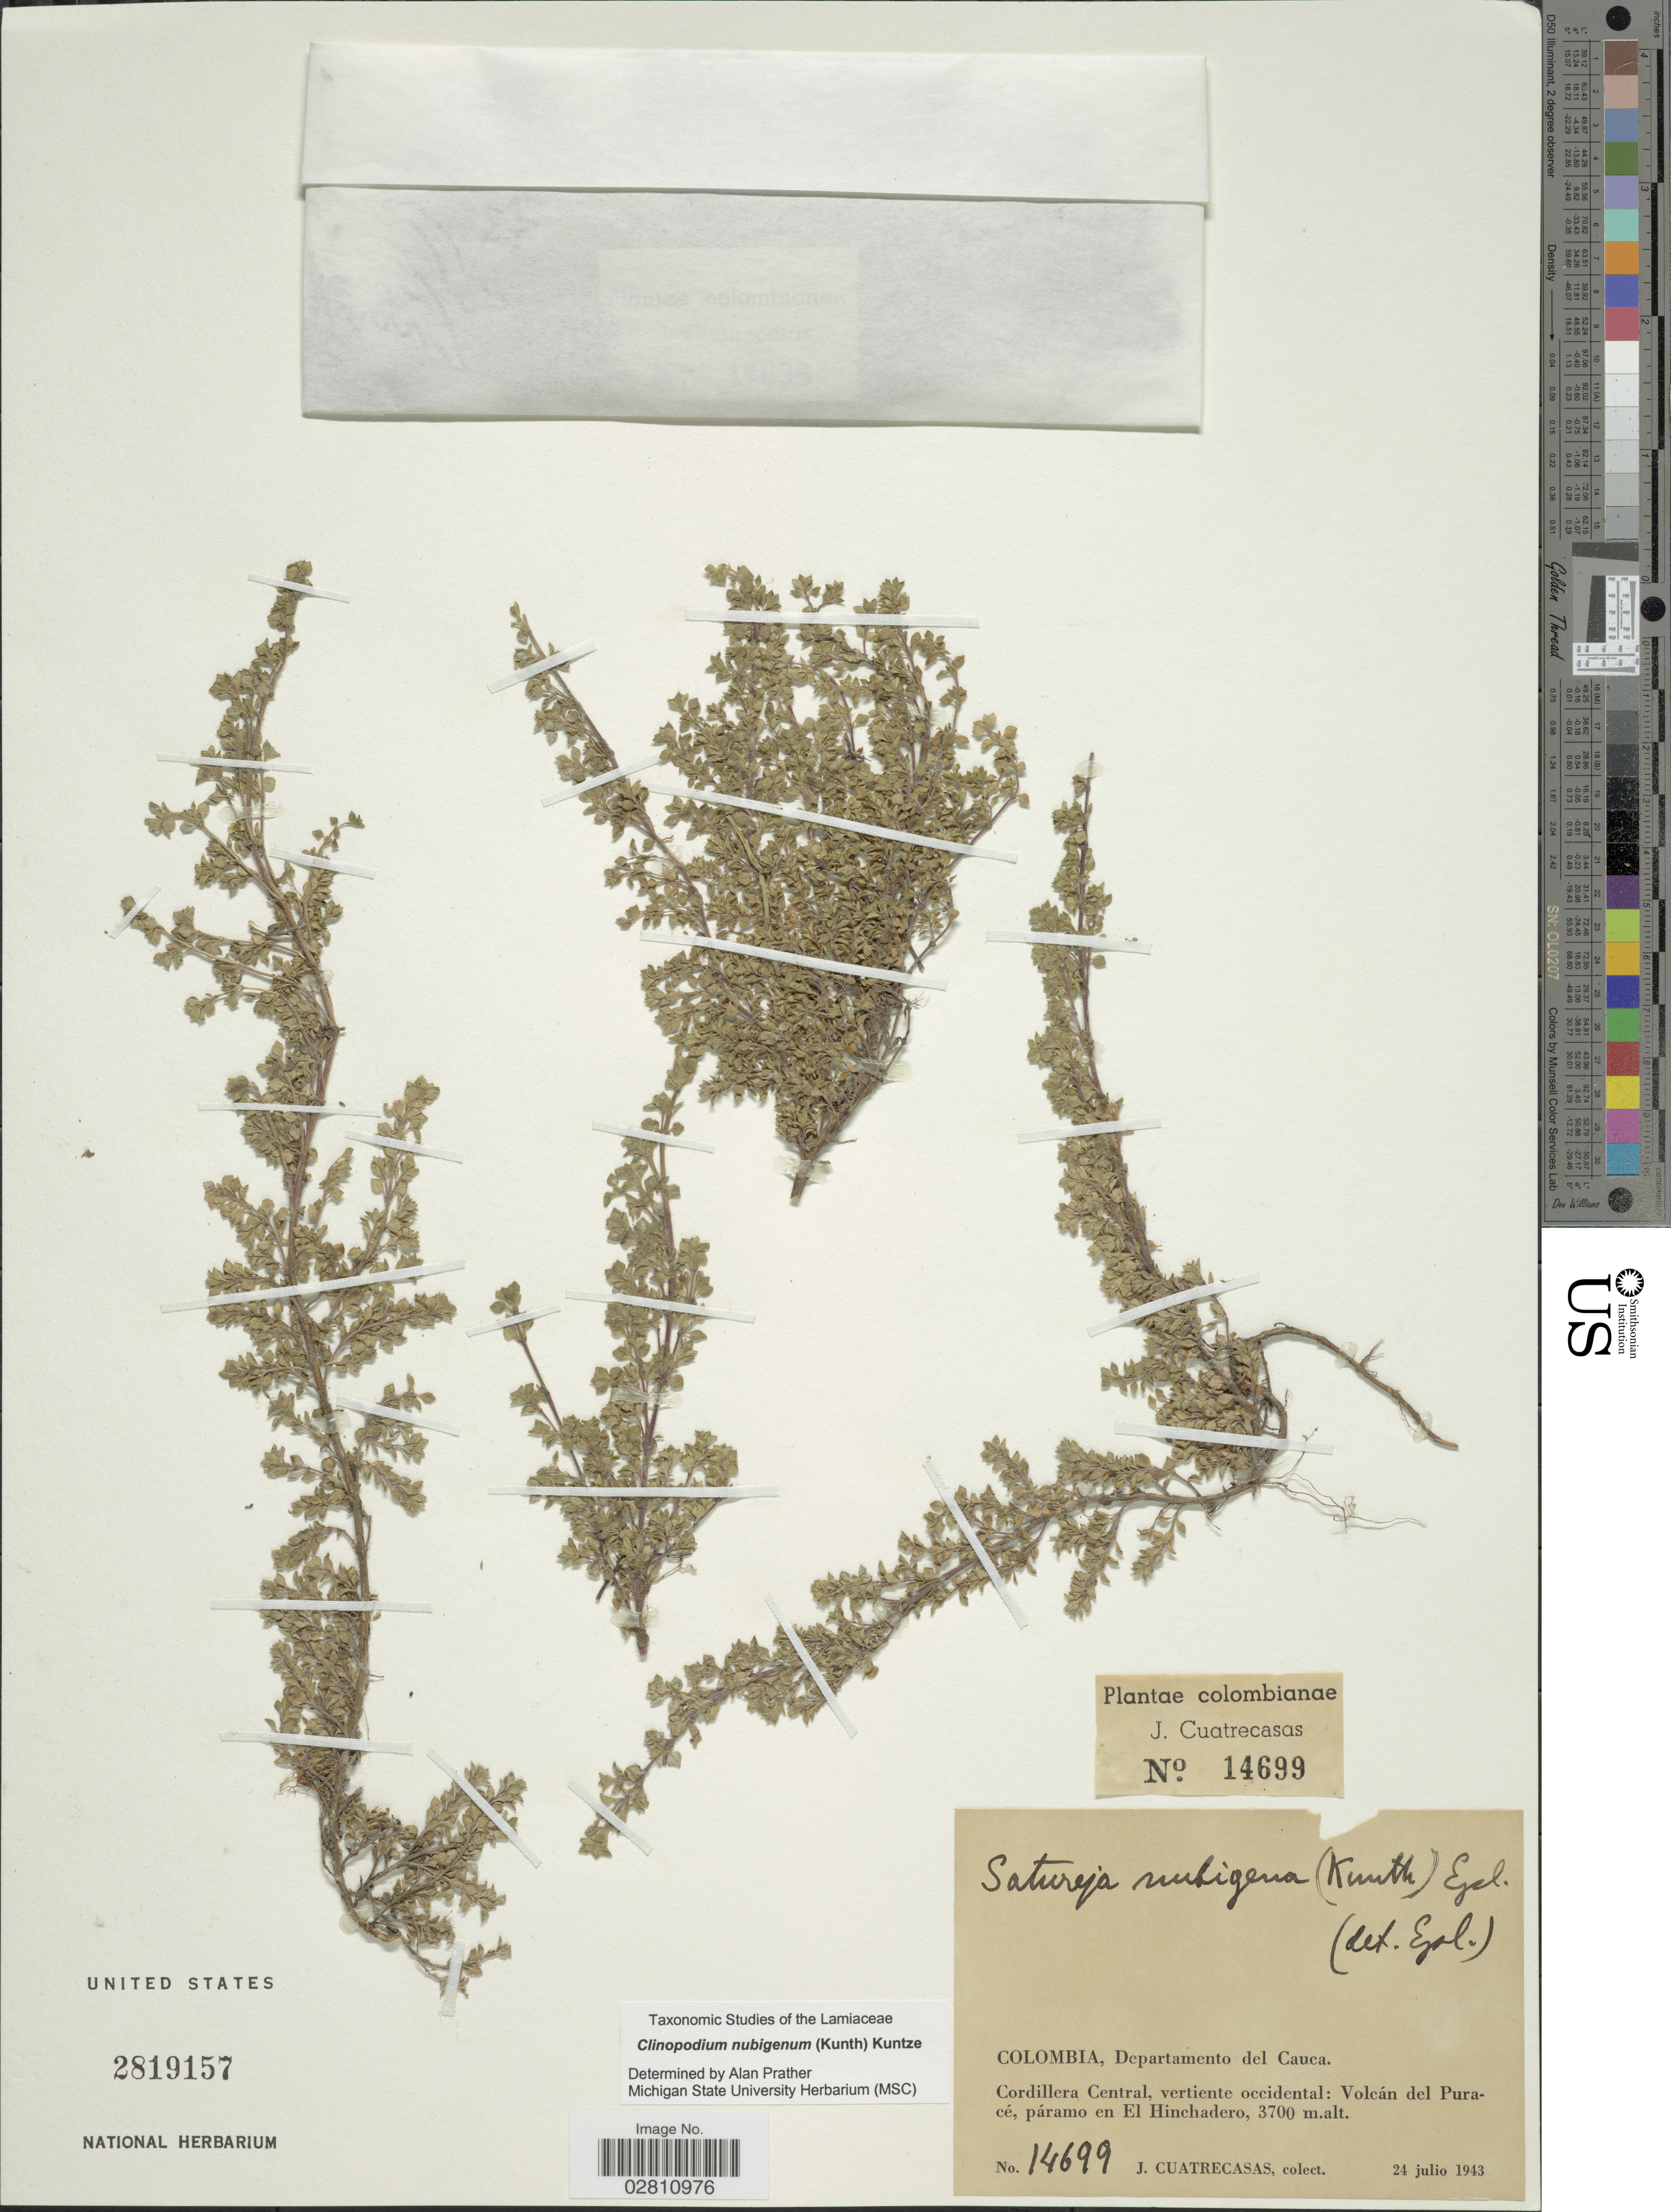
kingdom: Plantae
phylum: Tracheophyta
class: Magnoliopsida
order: Lamiales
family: Lamiaceae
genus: Clinopodium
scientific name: Clinopodium nubigenum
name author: (Kunth) Kuntze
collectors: J. Cuatrecasas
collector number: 14699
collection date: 1943-07-24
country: Colombia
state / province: Cauca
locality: Departamento del Cauca, Cordillera Central, vertiente occidental: Volcán del Puracé, páramo en El Hinchadero.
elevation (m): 3700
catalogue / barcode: US 2819157